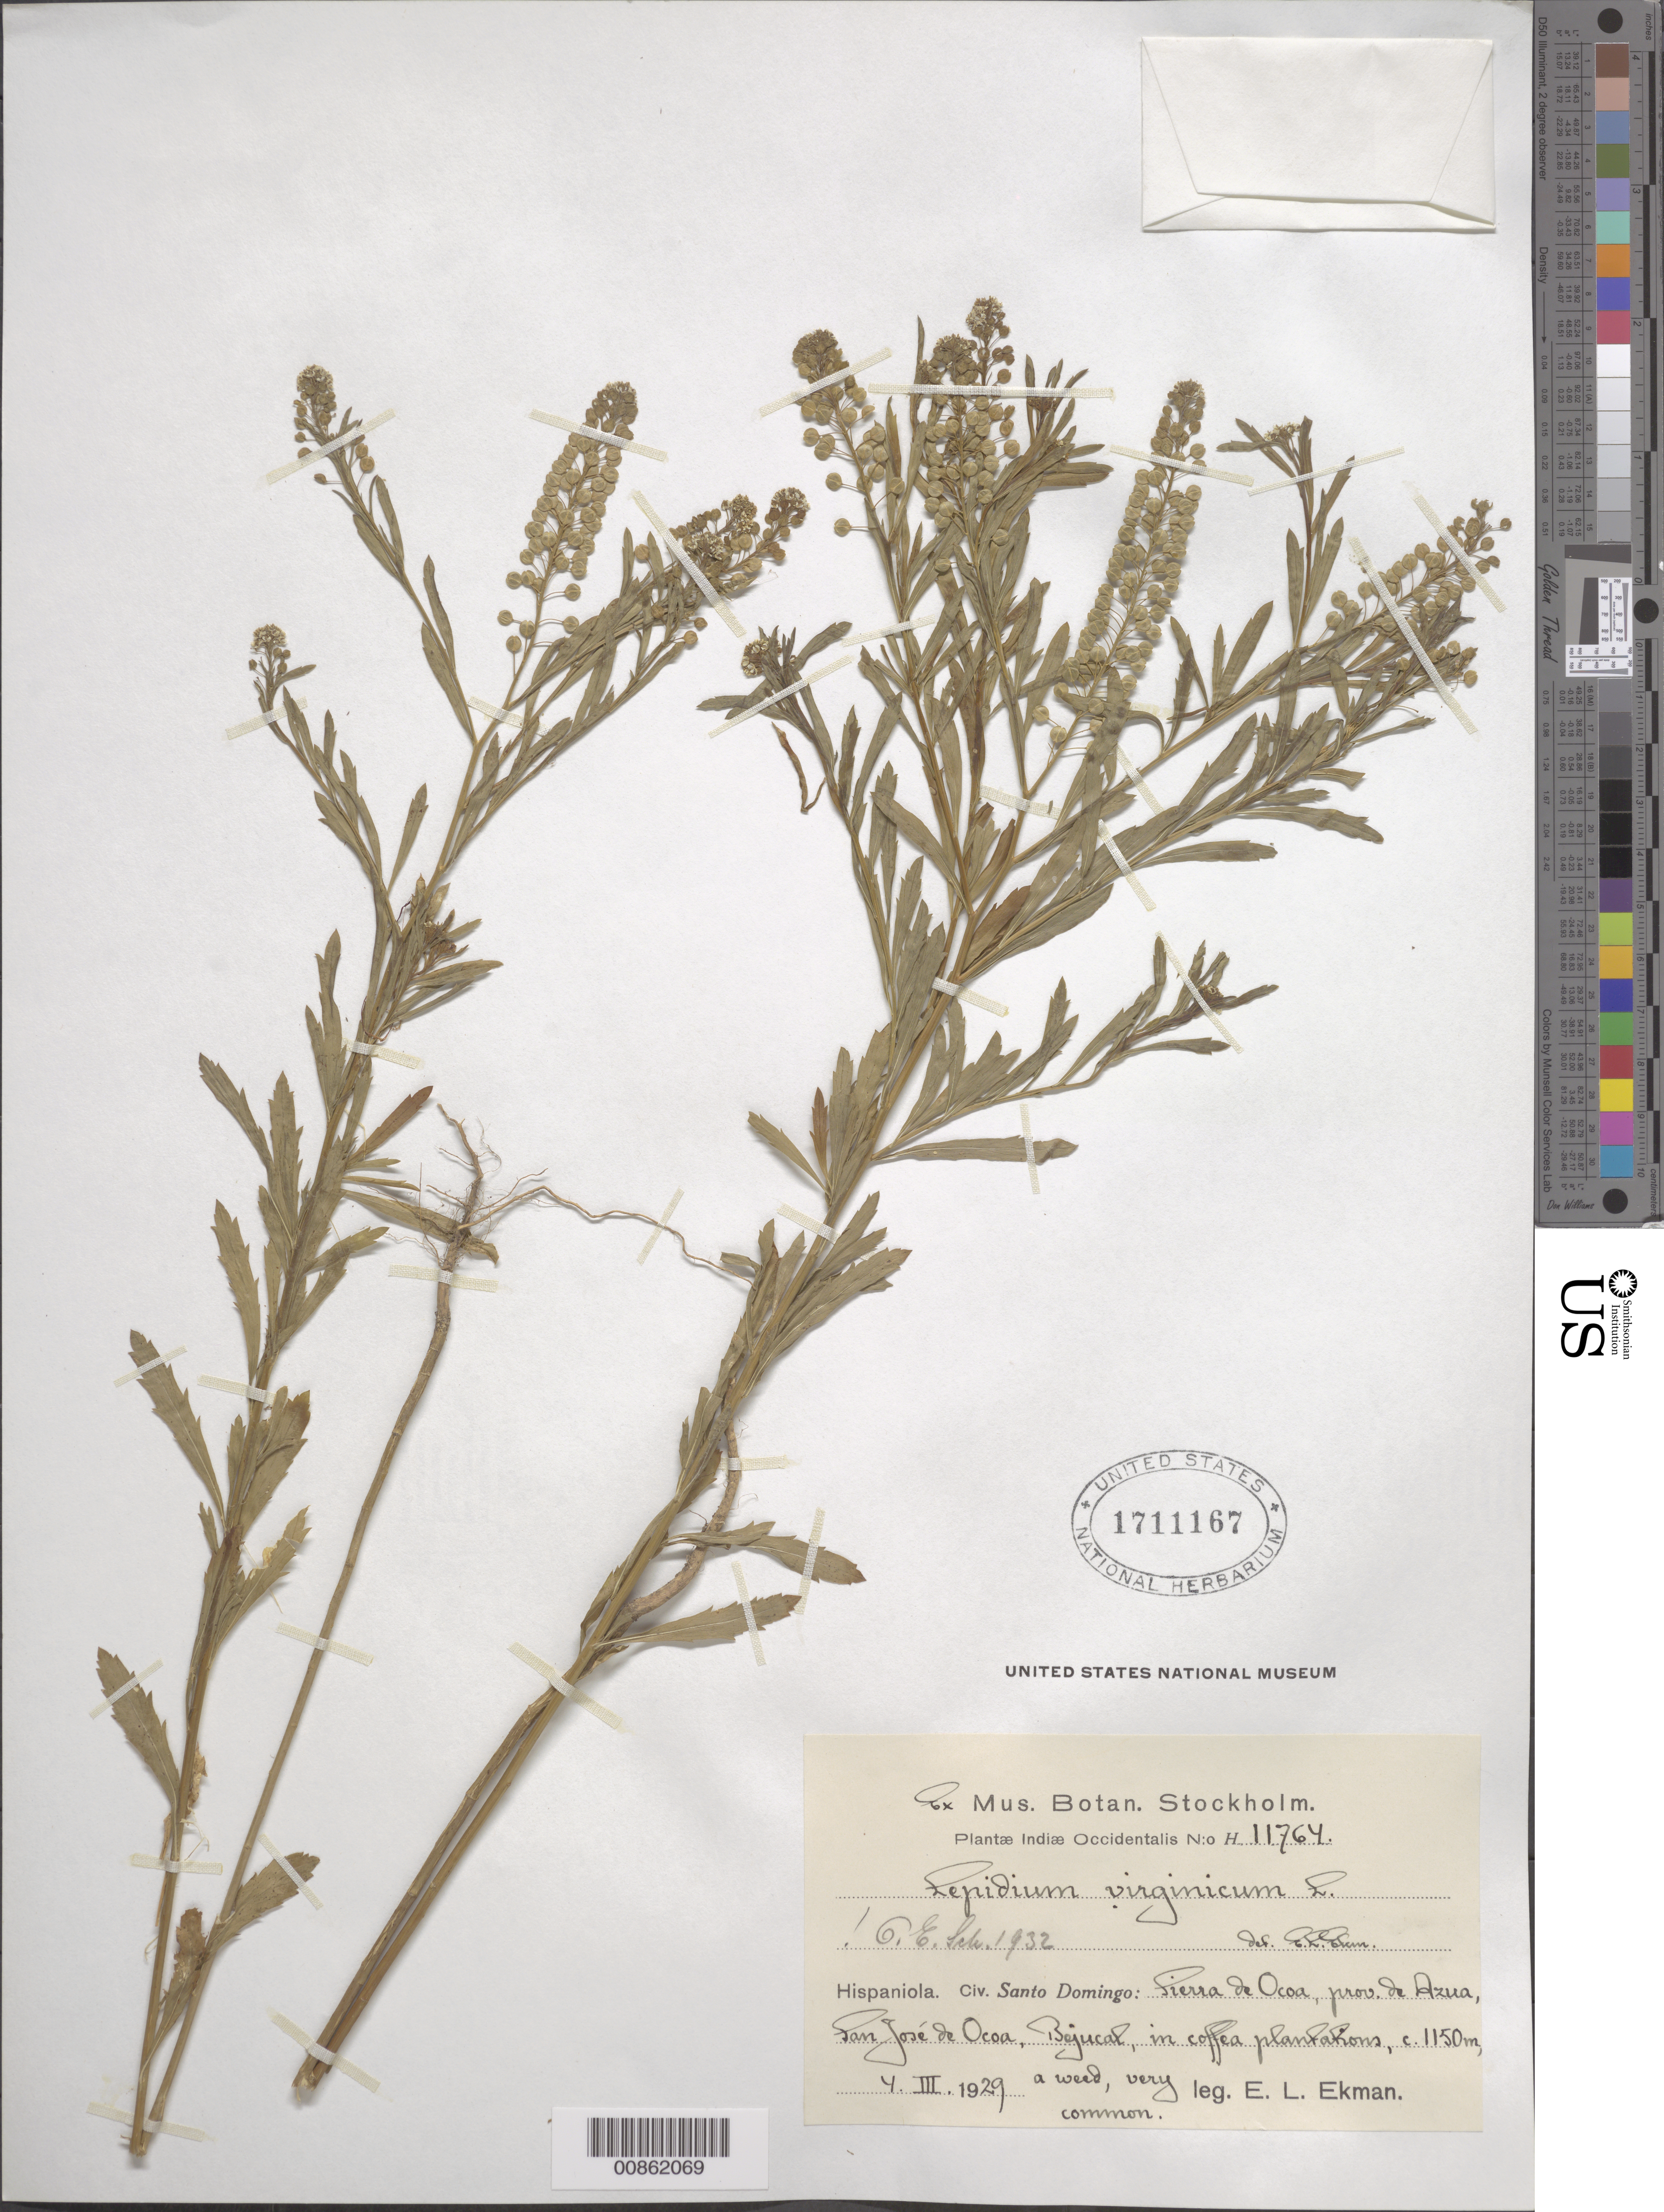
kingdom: Plantae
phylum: Tracheophyta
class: Magnoliopsida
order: Brassicales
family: Brassicaceae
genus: Lepidium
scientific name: Lepidium virginicum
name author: L.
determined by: Schulz, Otto E.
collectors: E. L. Ekman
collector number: H 11764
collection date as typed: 04 Mar 1929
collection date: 1929-03-04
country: Dominican Republic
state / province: Azua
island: Hispaniola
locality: Sierra de Ocoa, San José de Ocoa, Bejucal.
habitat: In coffee plantations.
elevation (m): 1150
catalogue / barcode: US 1711167